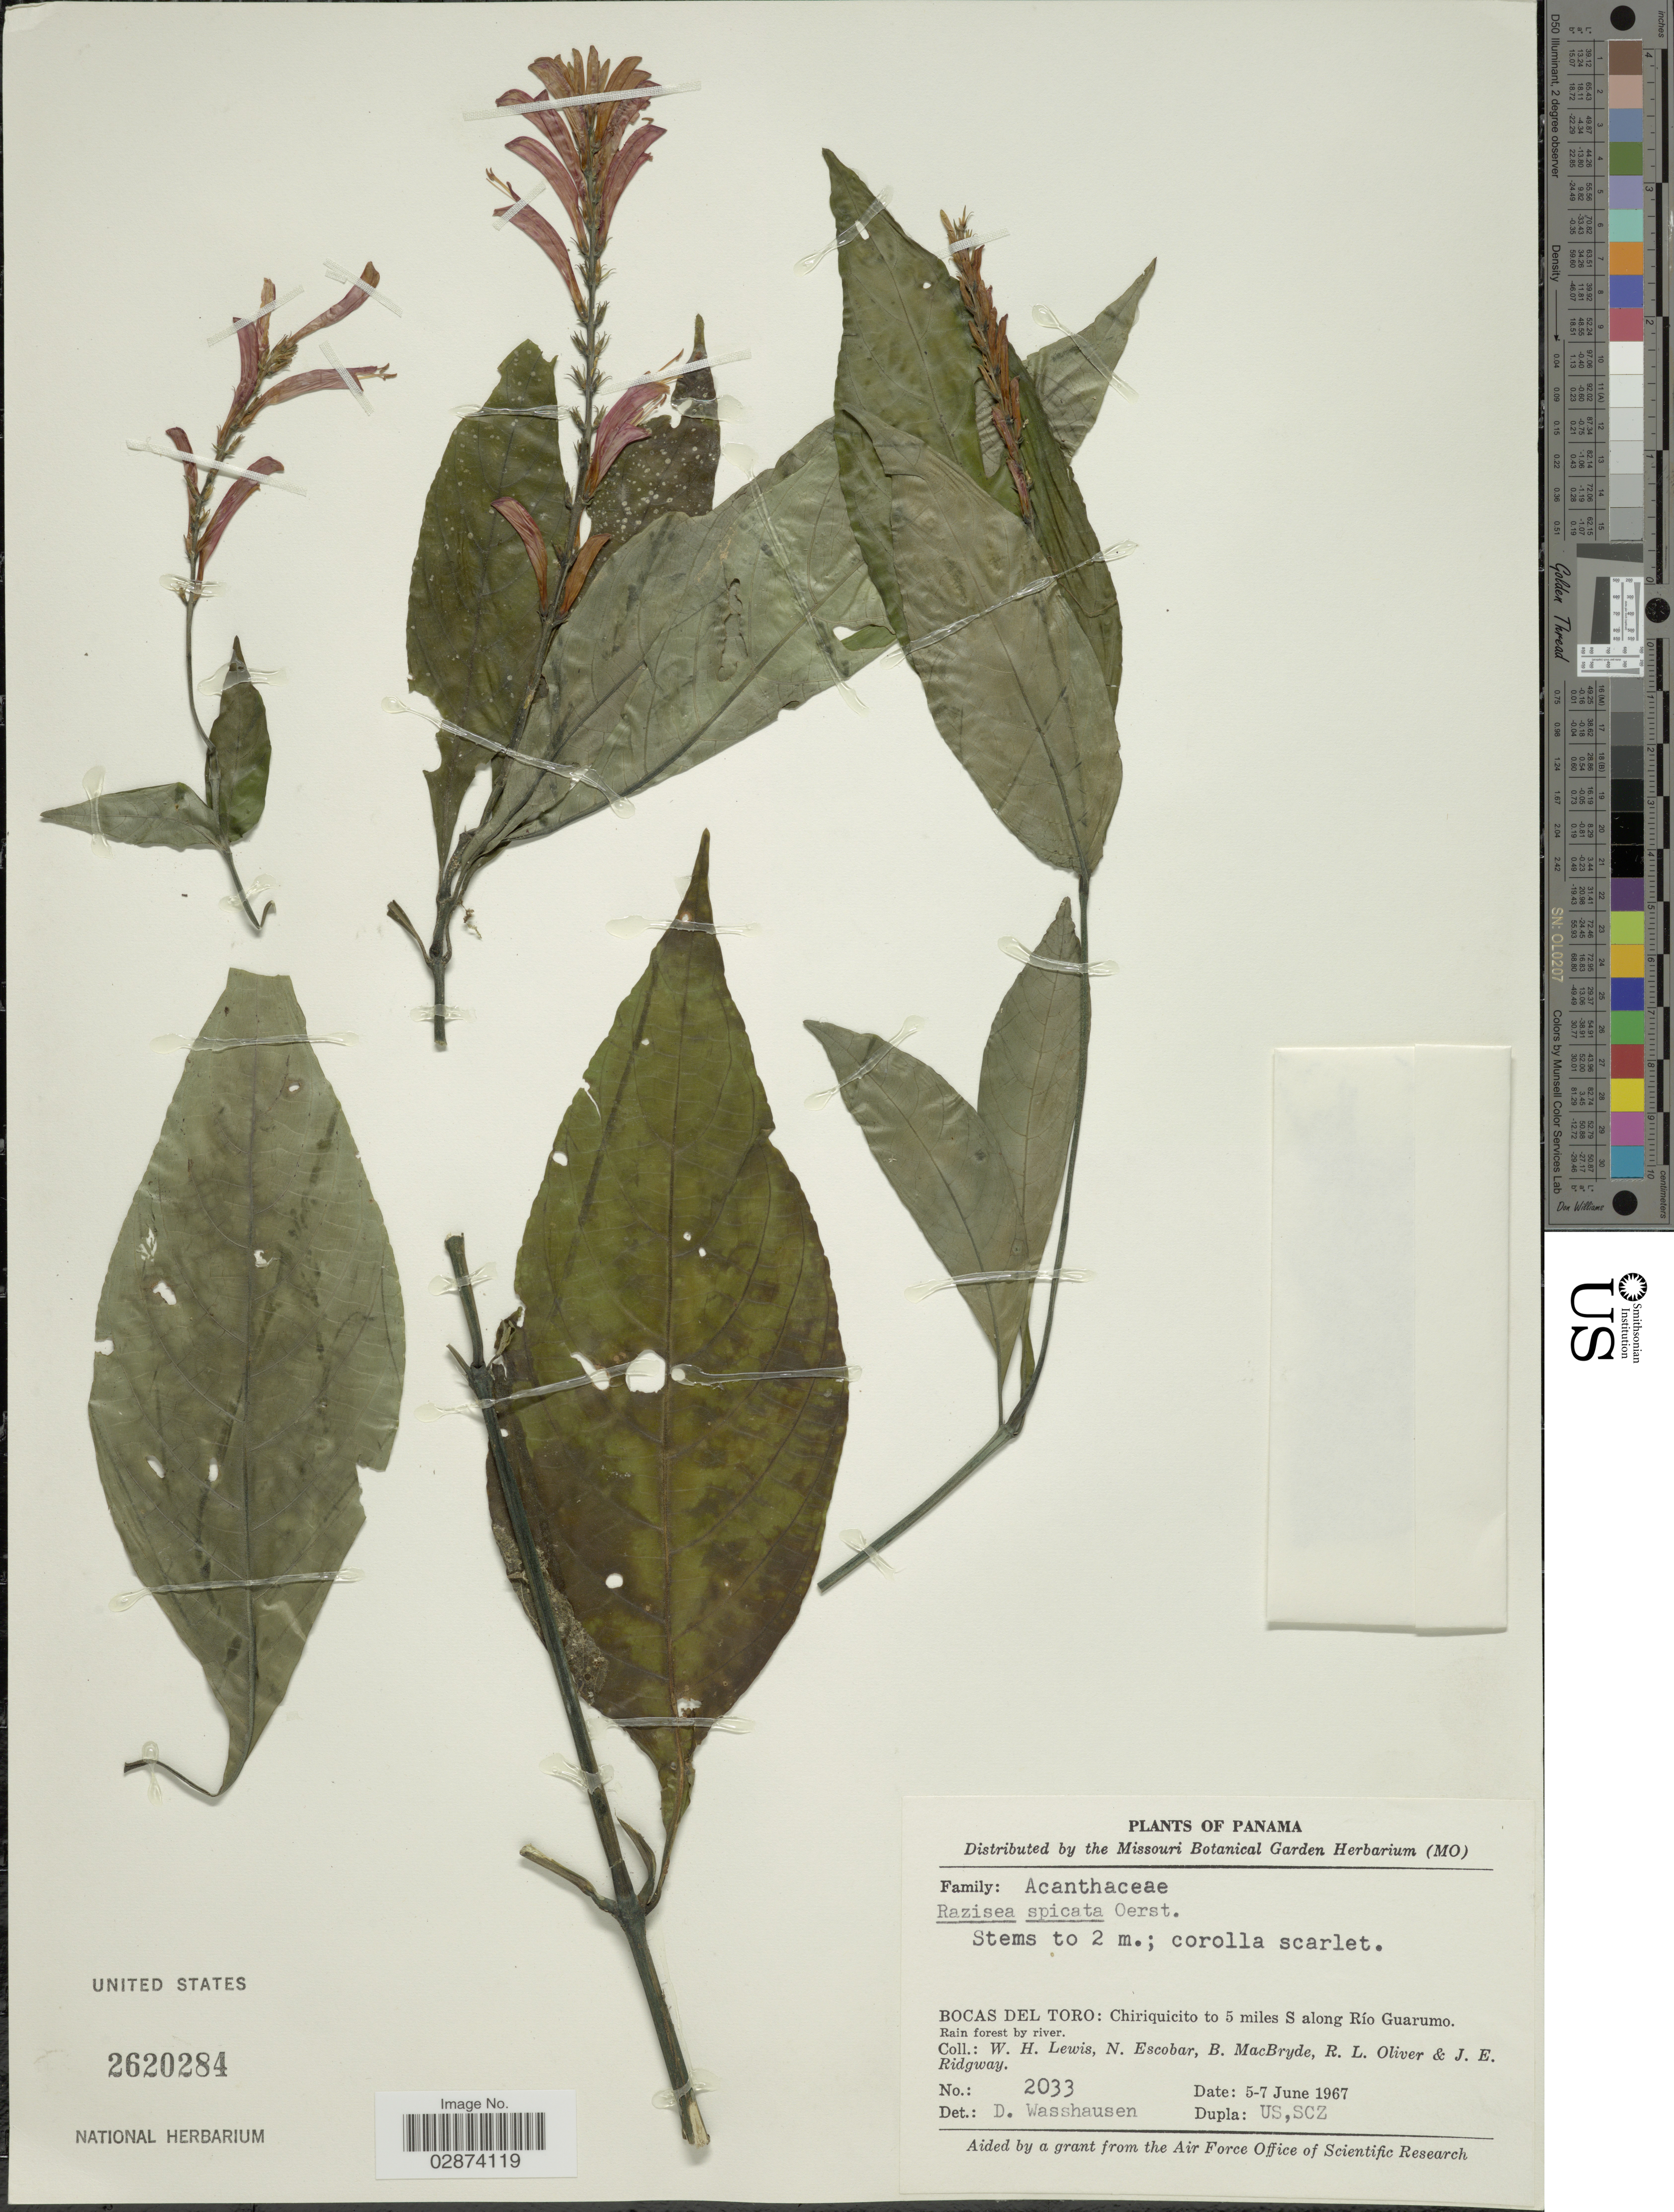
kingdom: Plantae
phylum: Tracheophyta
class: Magnoliopsida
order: Lamiales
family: Acanthaceae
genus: Razisea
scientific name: Razisea spicata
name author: Oerst.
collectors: W. H. Lewis, N. Escobar, B. MacBryde, R. Oliver & J. Ridgway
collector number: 2033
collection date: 1967-06-05/1967-06-07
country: Panama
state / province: Bocas del Toro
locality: Chiriquicito to 5 miles S along Río Guarumo.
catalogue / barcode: US 2620284